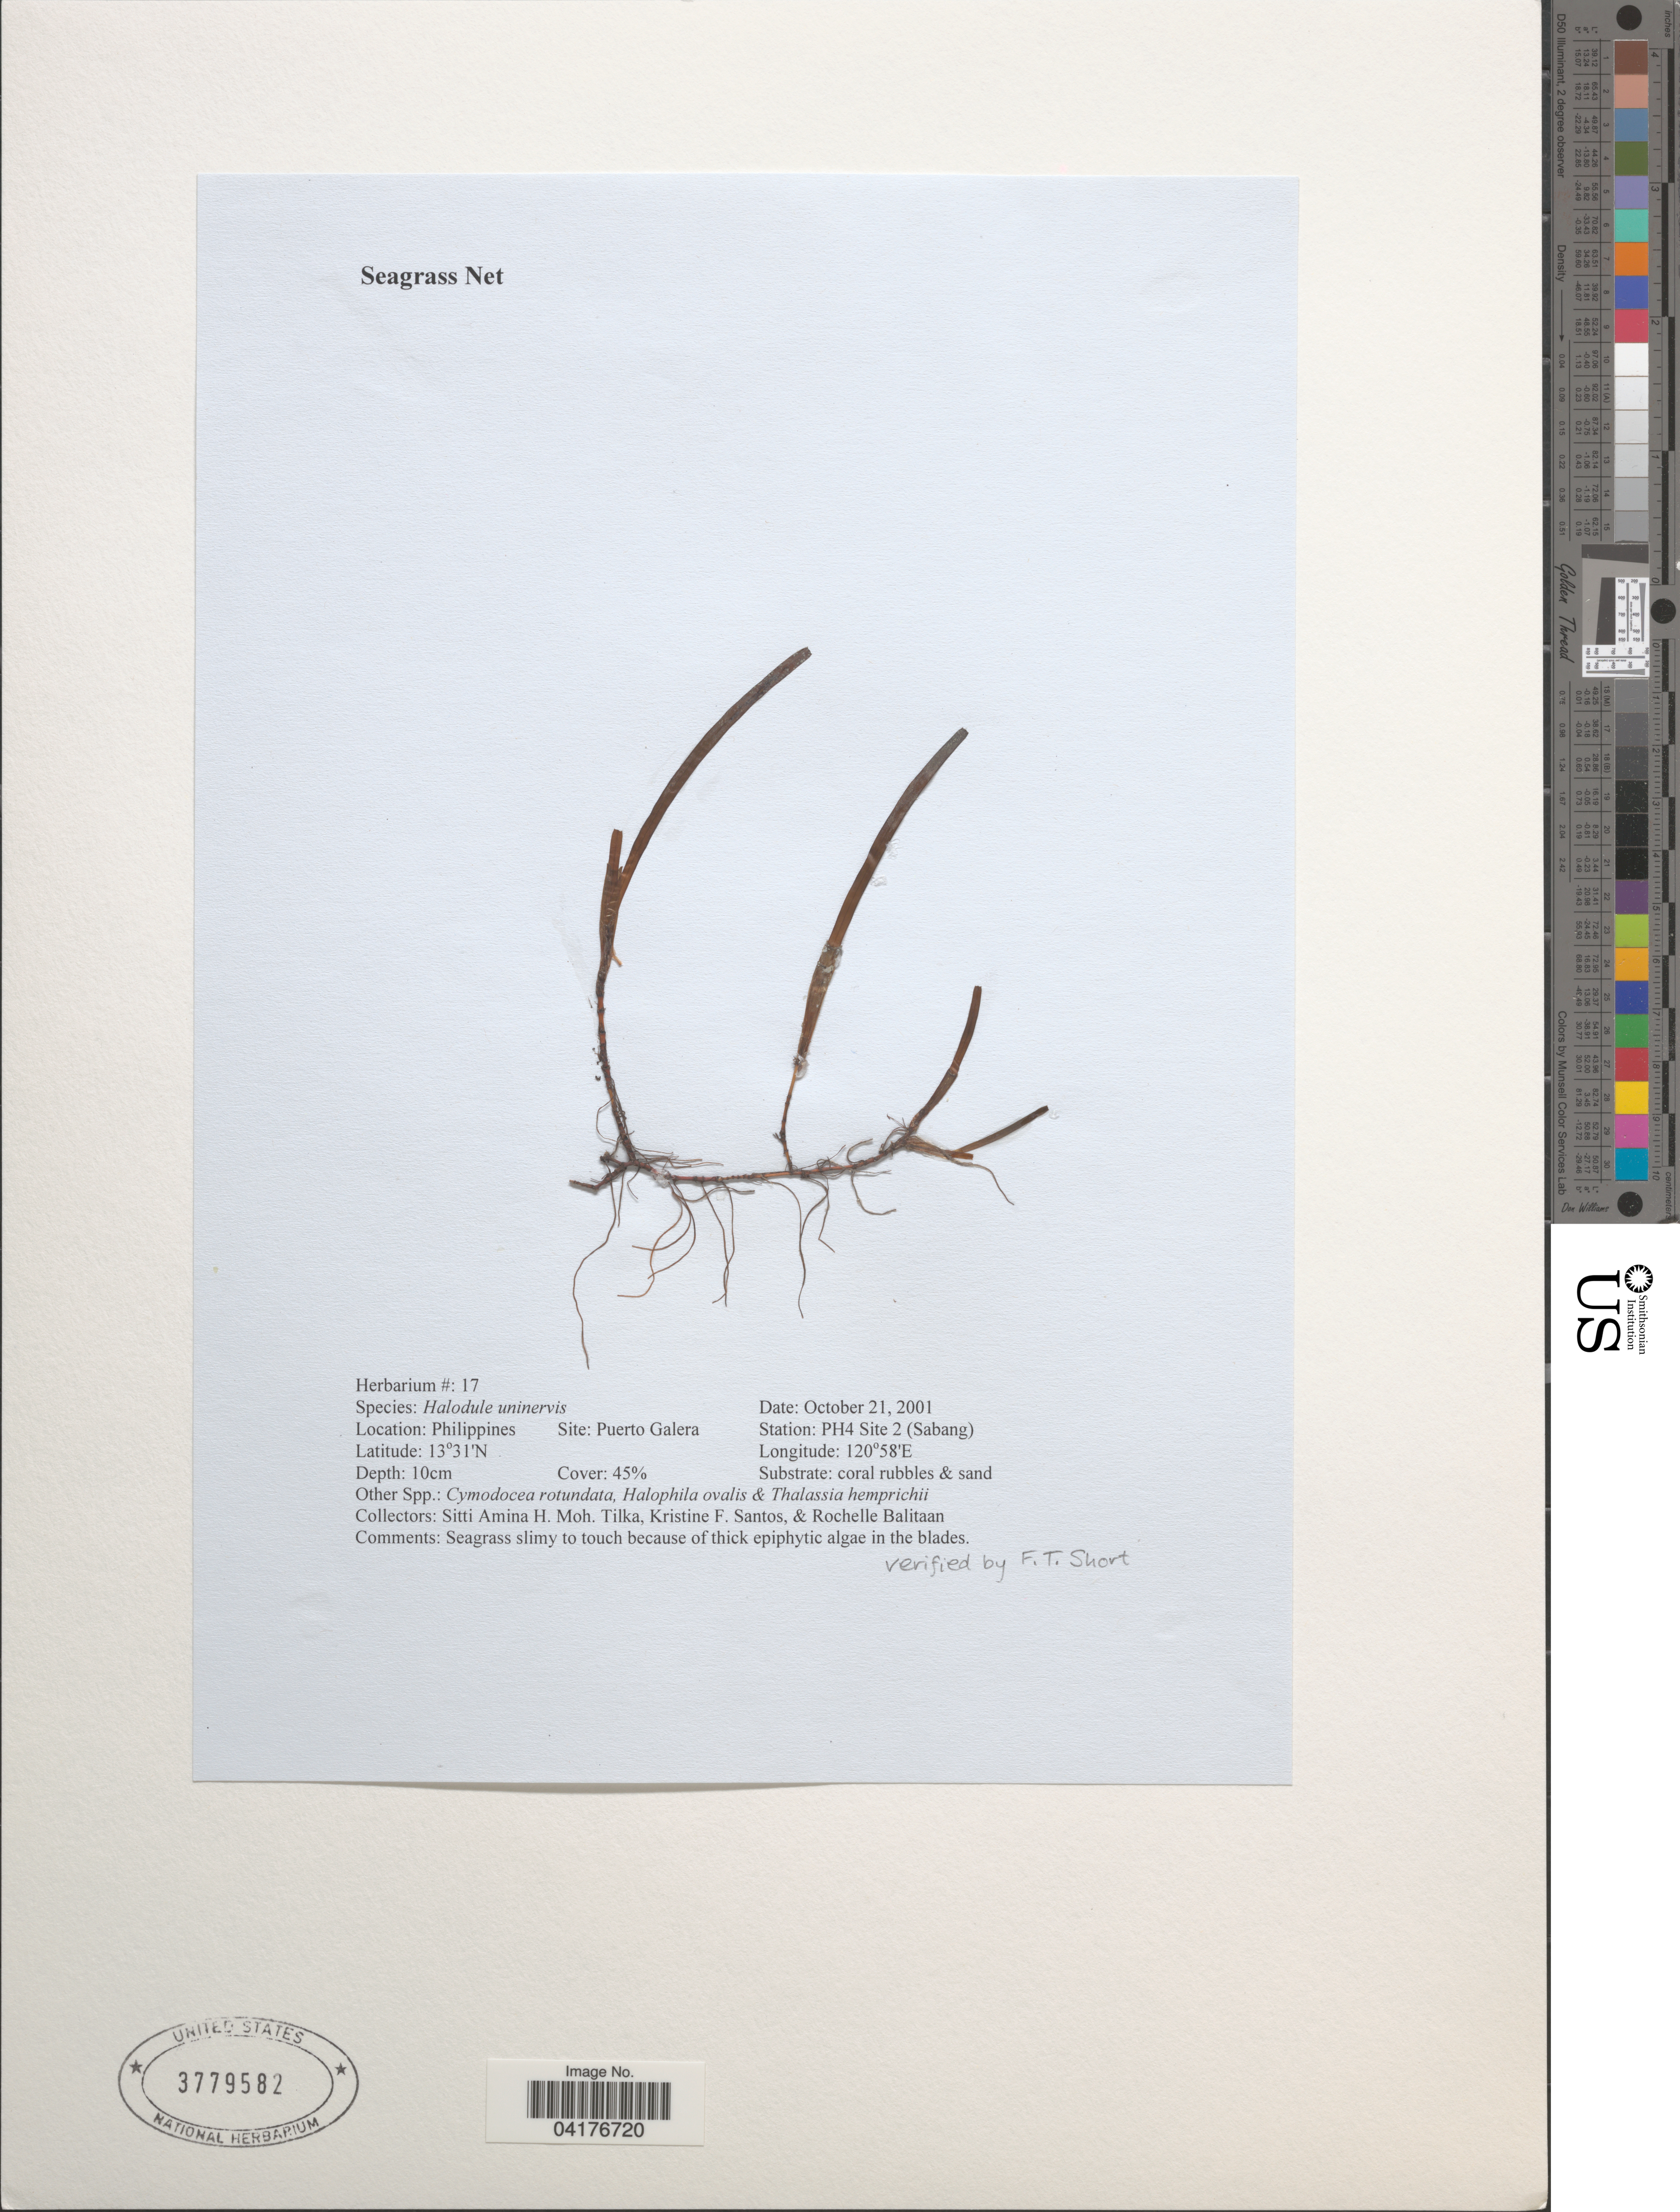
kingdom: Plantae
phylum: Tracheophyta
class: Liliopsida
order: Alismatales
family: Cymodoceaceae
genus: Halodule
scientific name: Halodule uninervis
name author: (Forssk.) Asch.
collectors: S. Tilka, K. Santos & R. Balitaan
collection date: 2001-10-21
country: Philippines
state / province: Mimaropa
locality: Site: Puerto Galera. Station: PH4 Site 2 (Sabang).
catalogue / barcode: US 3779582